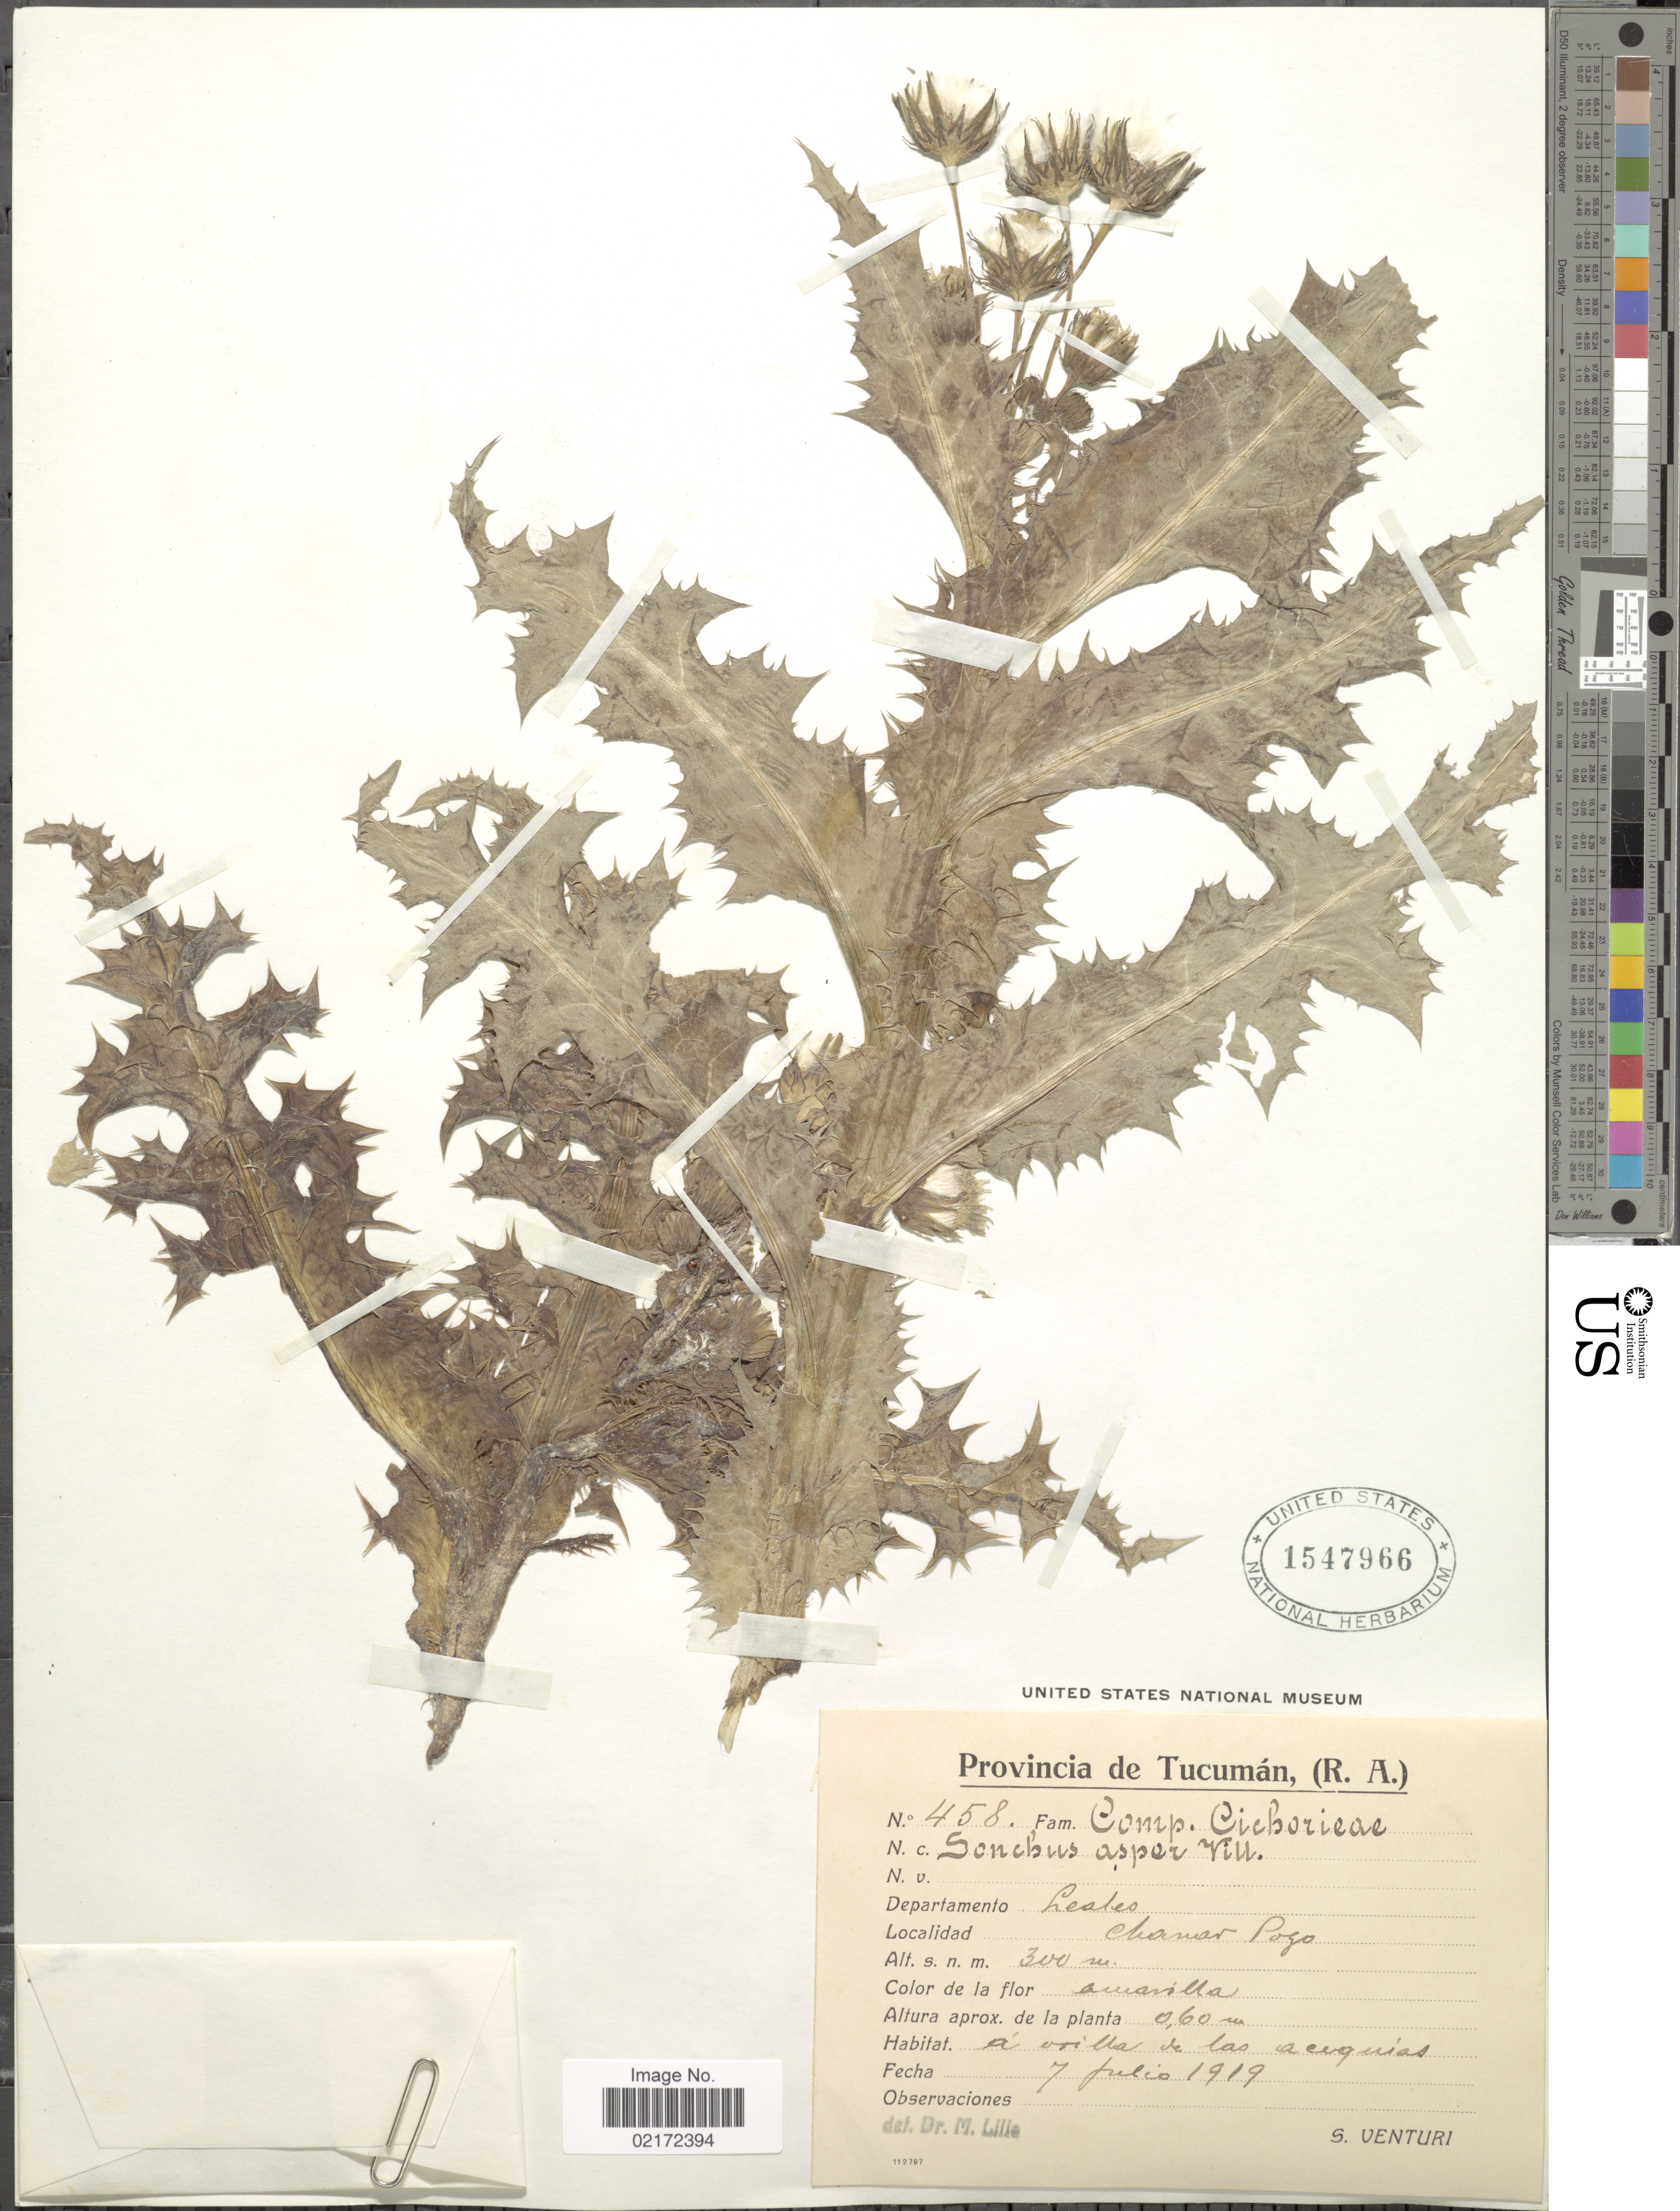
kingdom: Plantae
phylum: Tracheophyta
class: Magnoliopsida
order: Asterales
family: Asteraceae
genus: Sonchus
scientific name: Sonchus asper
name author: (L.) Hill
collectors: S. Venturi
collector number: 458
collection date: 1919-07-07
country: Argentina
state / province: Tucumán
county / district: Leales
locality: Chañar Pozo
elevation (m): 300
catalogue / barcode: US 1547966